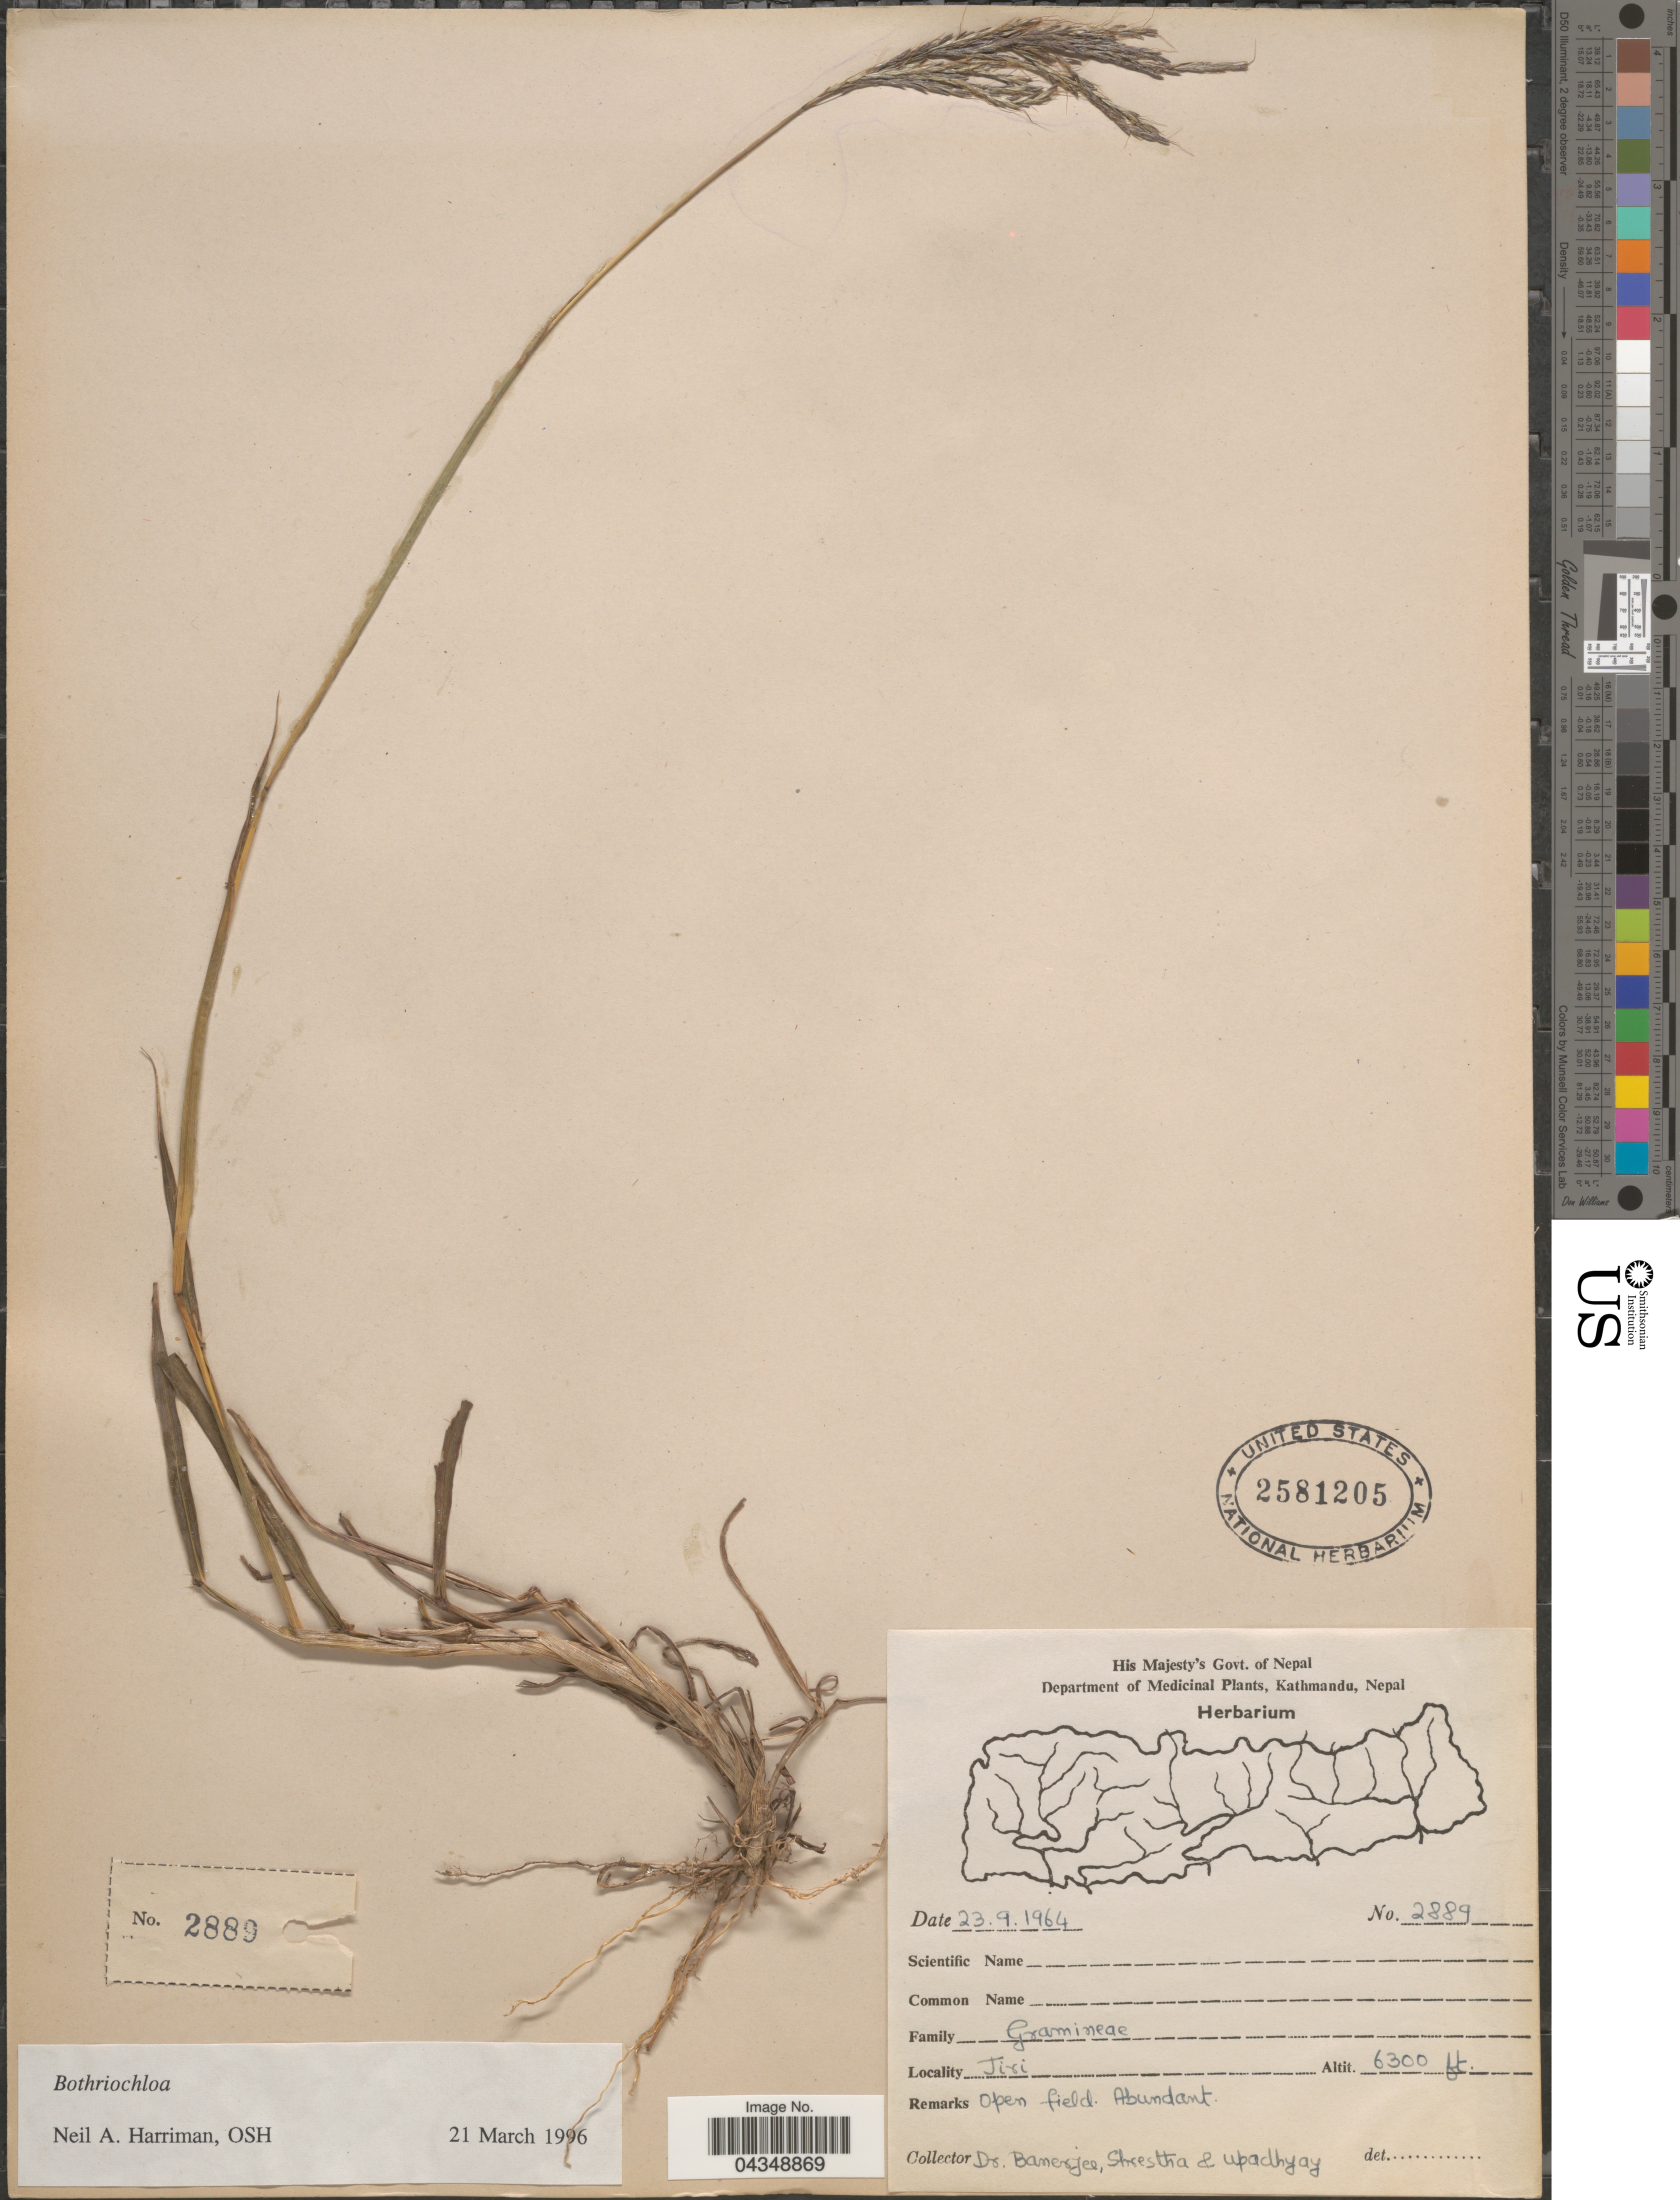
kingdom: Plantae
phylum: Tracheophyta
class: Liliopsida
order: Poales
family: Poaceae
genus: Bothriochloa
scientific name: Bothriochloa sp.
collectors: -. Banerjee, -. Shrestha & Upadhyay, --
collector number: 2889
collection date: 1964-09-23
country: Nepal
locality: Jiri.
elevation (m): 1920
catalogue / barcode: US 2581205